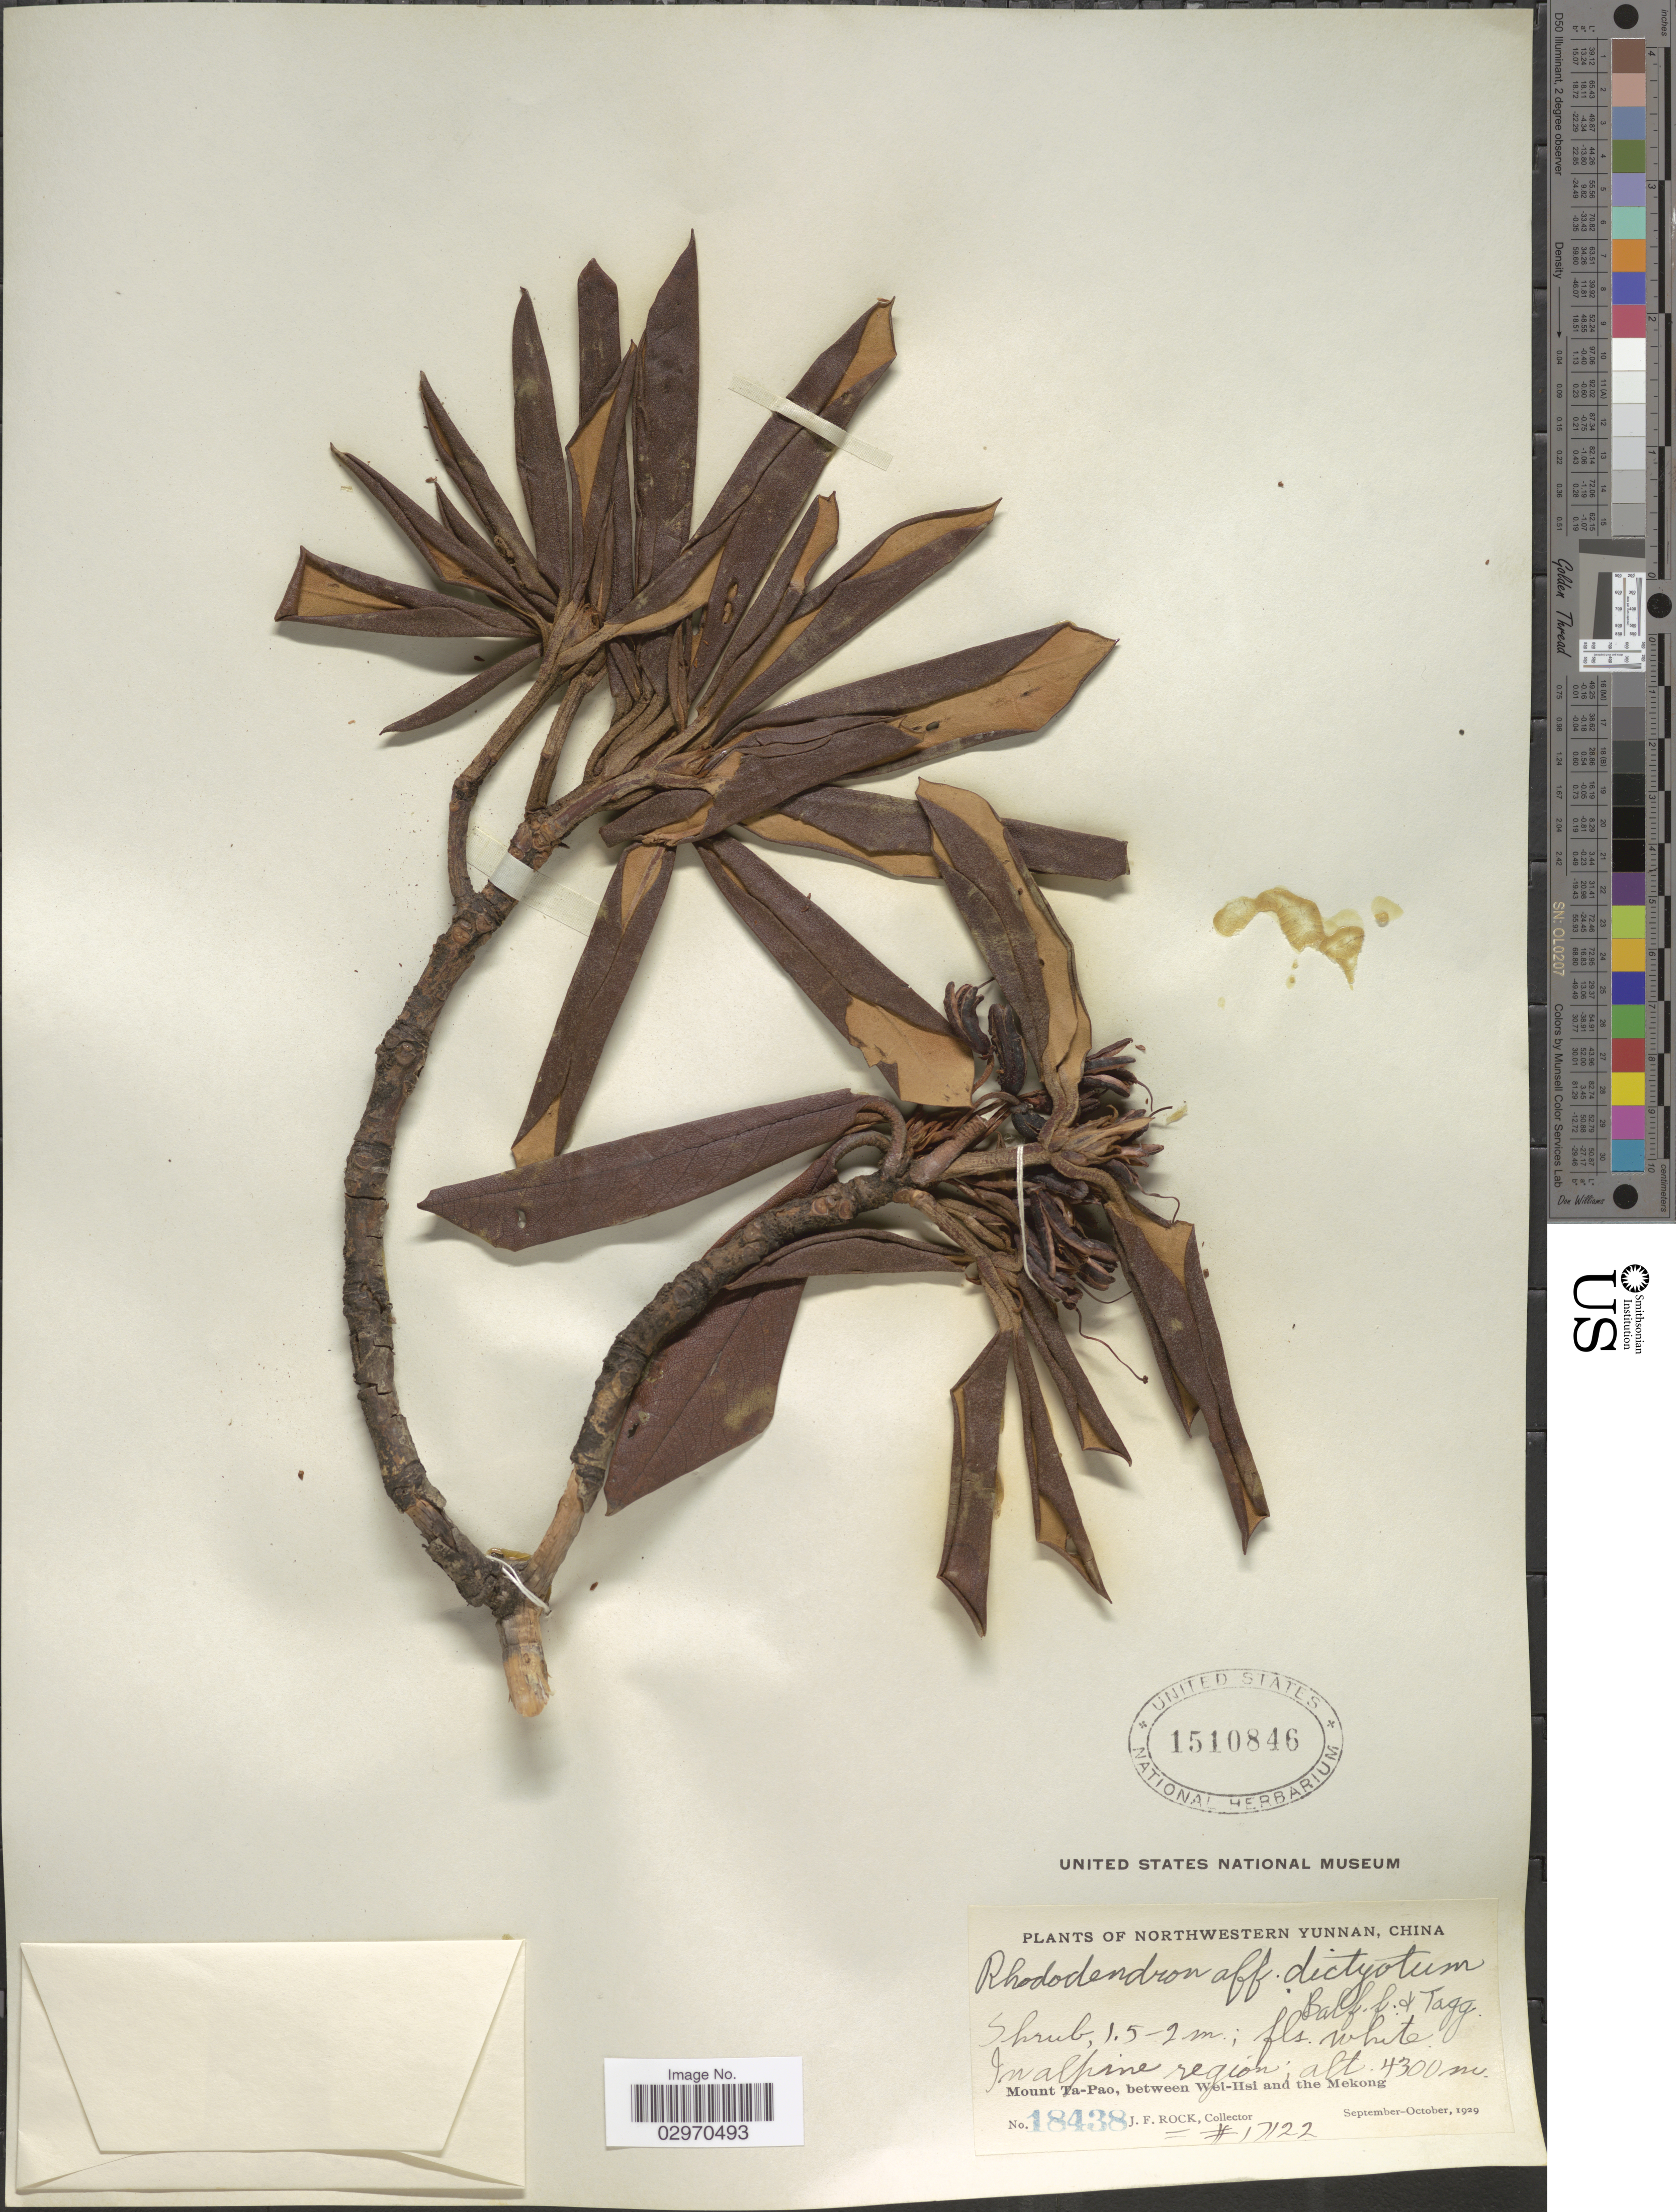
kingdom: Plantae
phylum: Tracheophyta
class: Magnoliopsida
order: Ericales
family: Ericaceae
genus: Rhododendron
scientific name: Rhododendron dictyotum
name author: Balf. f. ex Tagg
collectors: J. Rock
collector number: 18438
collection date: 1929-09/1929-10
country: China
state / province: Yunnan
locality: Northwestern Yunnan. In alpine region. Mount Ta-Pao, between Wei-Hsi and the Mekong.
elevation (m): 4300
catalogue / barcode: US 1510846